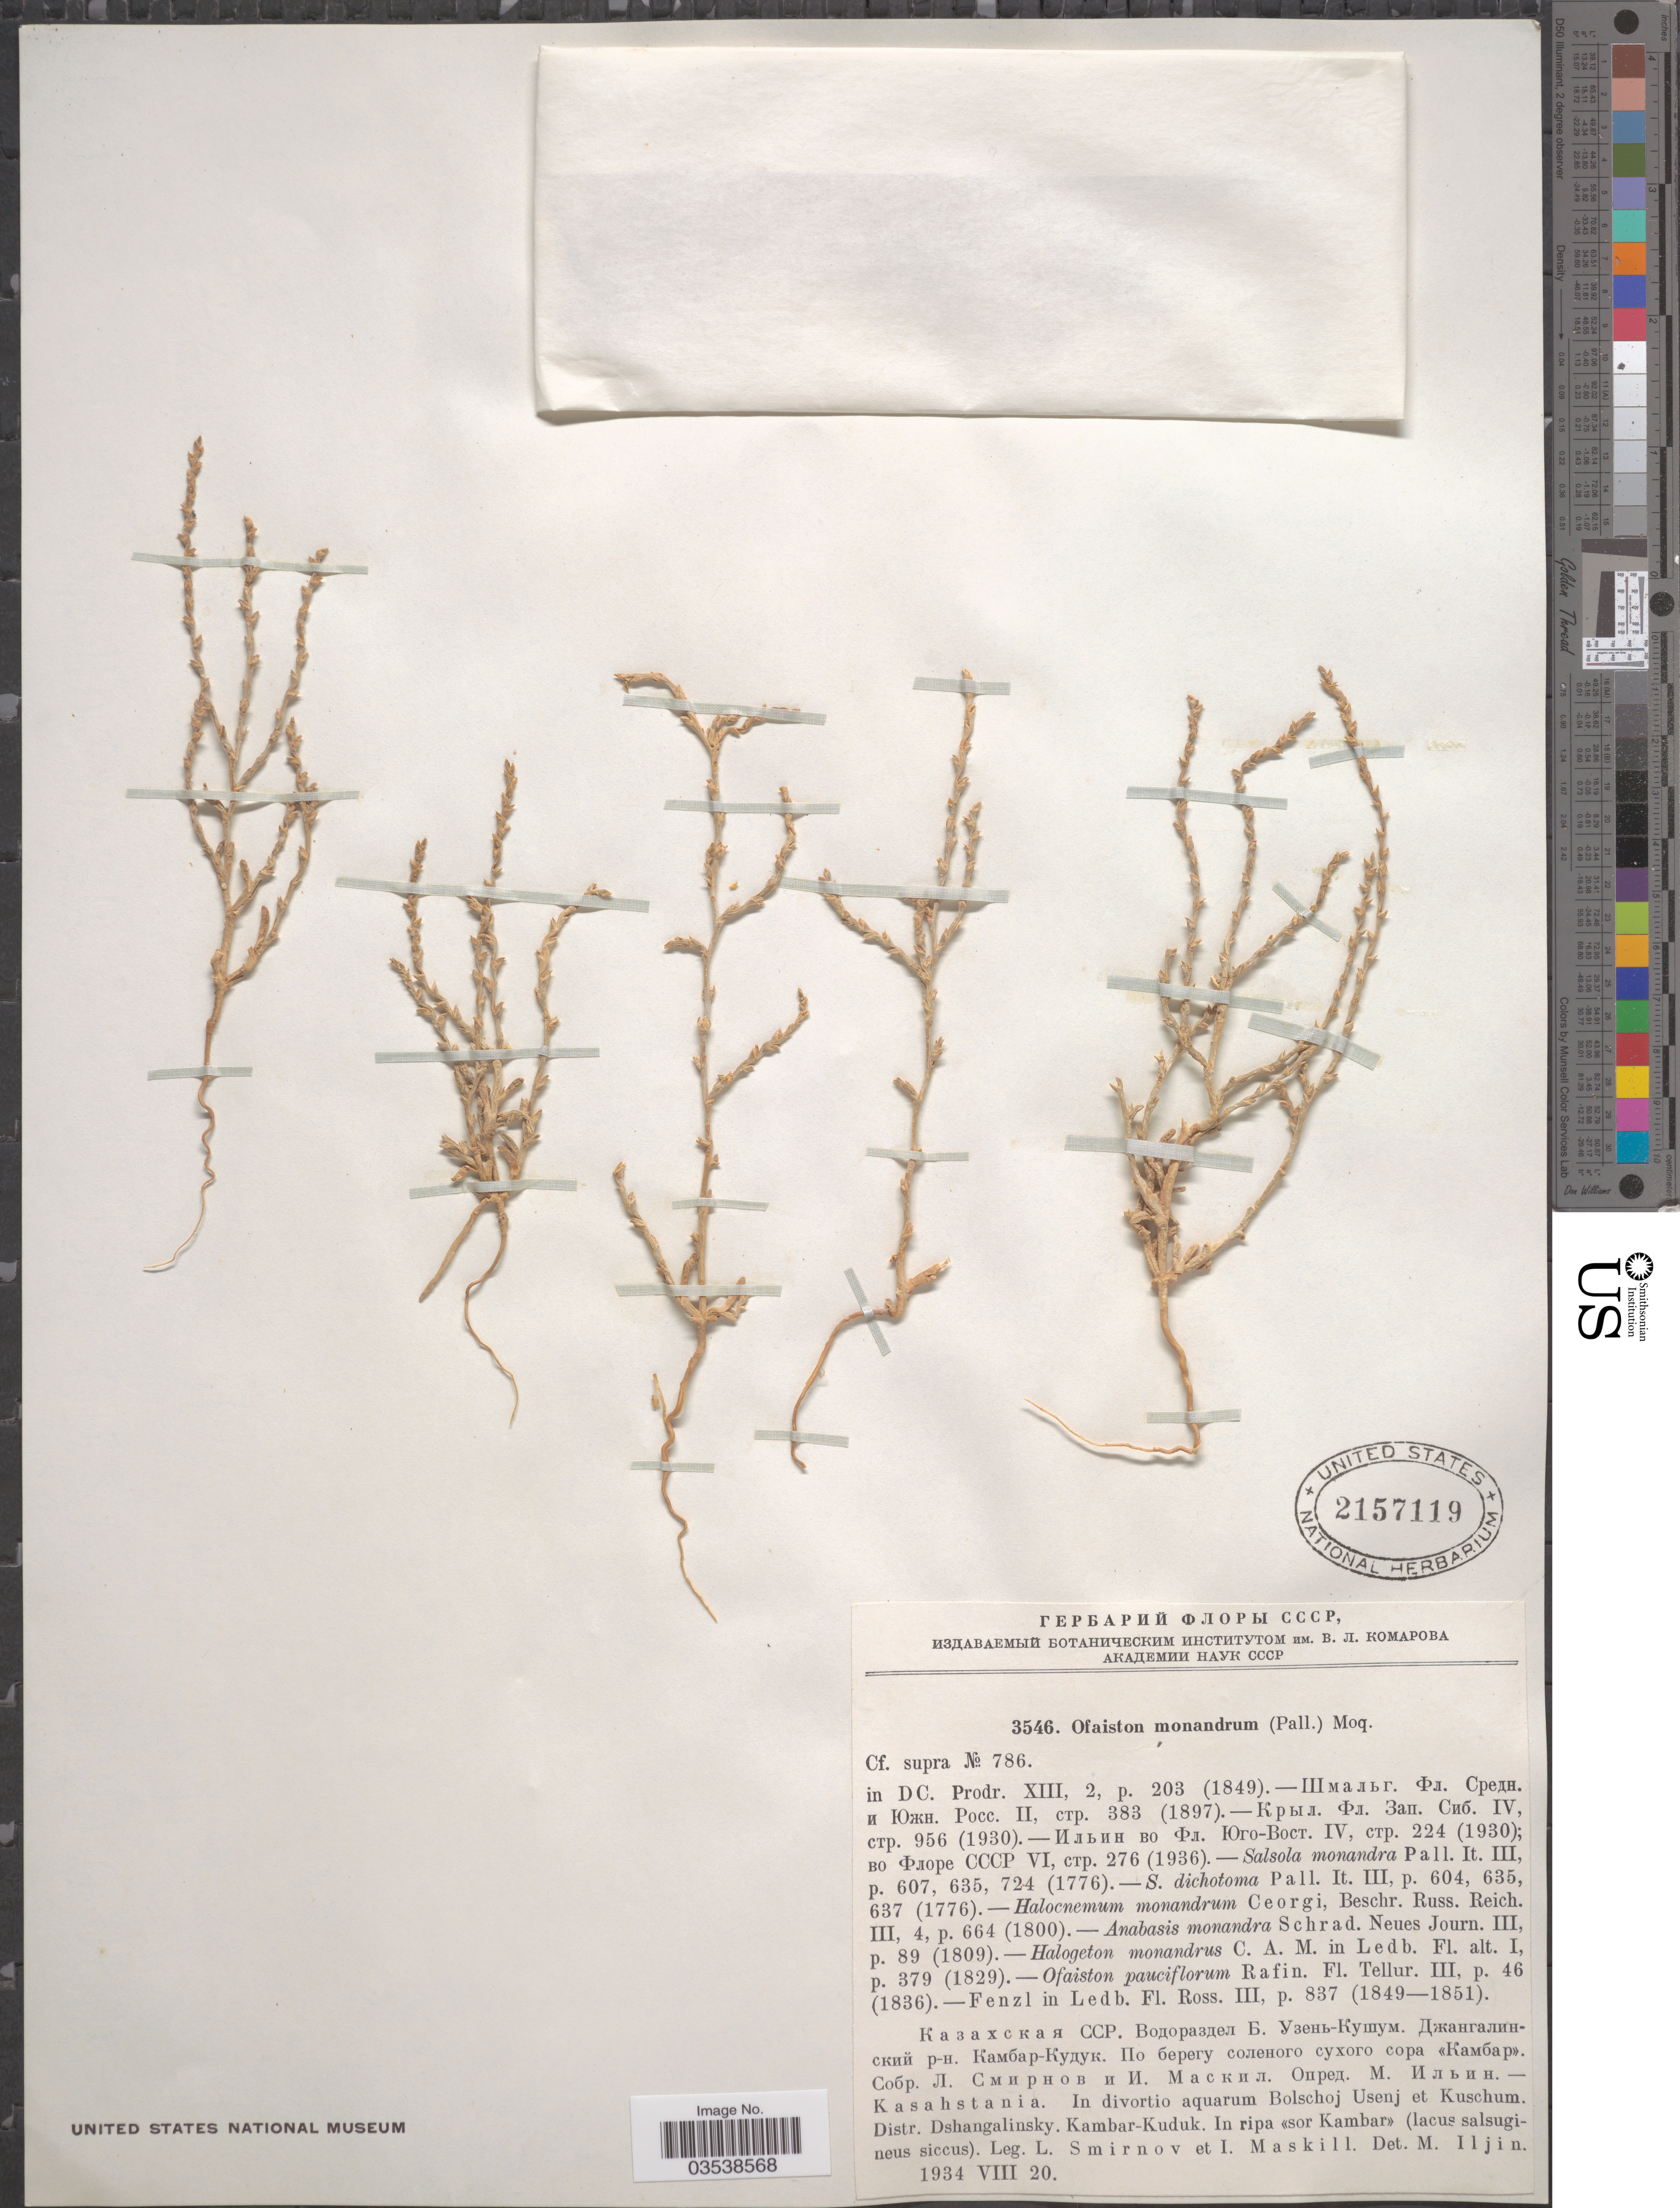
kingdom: Plantae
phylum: Tracheophyta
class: Magnoliopsida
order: Caryophyllales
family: Amaranthaceae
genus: Ofaiston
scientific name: Ofaiston monandrum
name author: Moq.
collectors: L. Smirnov & I. Maskill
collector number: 3546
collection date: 1934-08-20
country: Kazakhstan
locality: Kasahstania. In divortio aquarum Bolschoj Usenj et Kuschum. Distr. Dshangalinsky. Kambar-Kuduk. In ripa <<sur Kambar>> (lacus salsugineus siccus).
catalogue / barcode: US 2157119